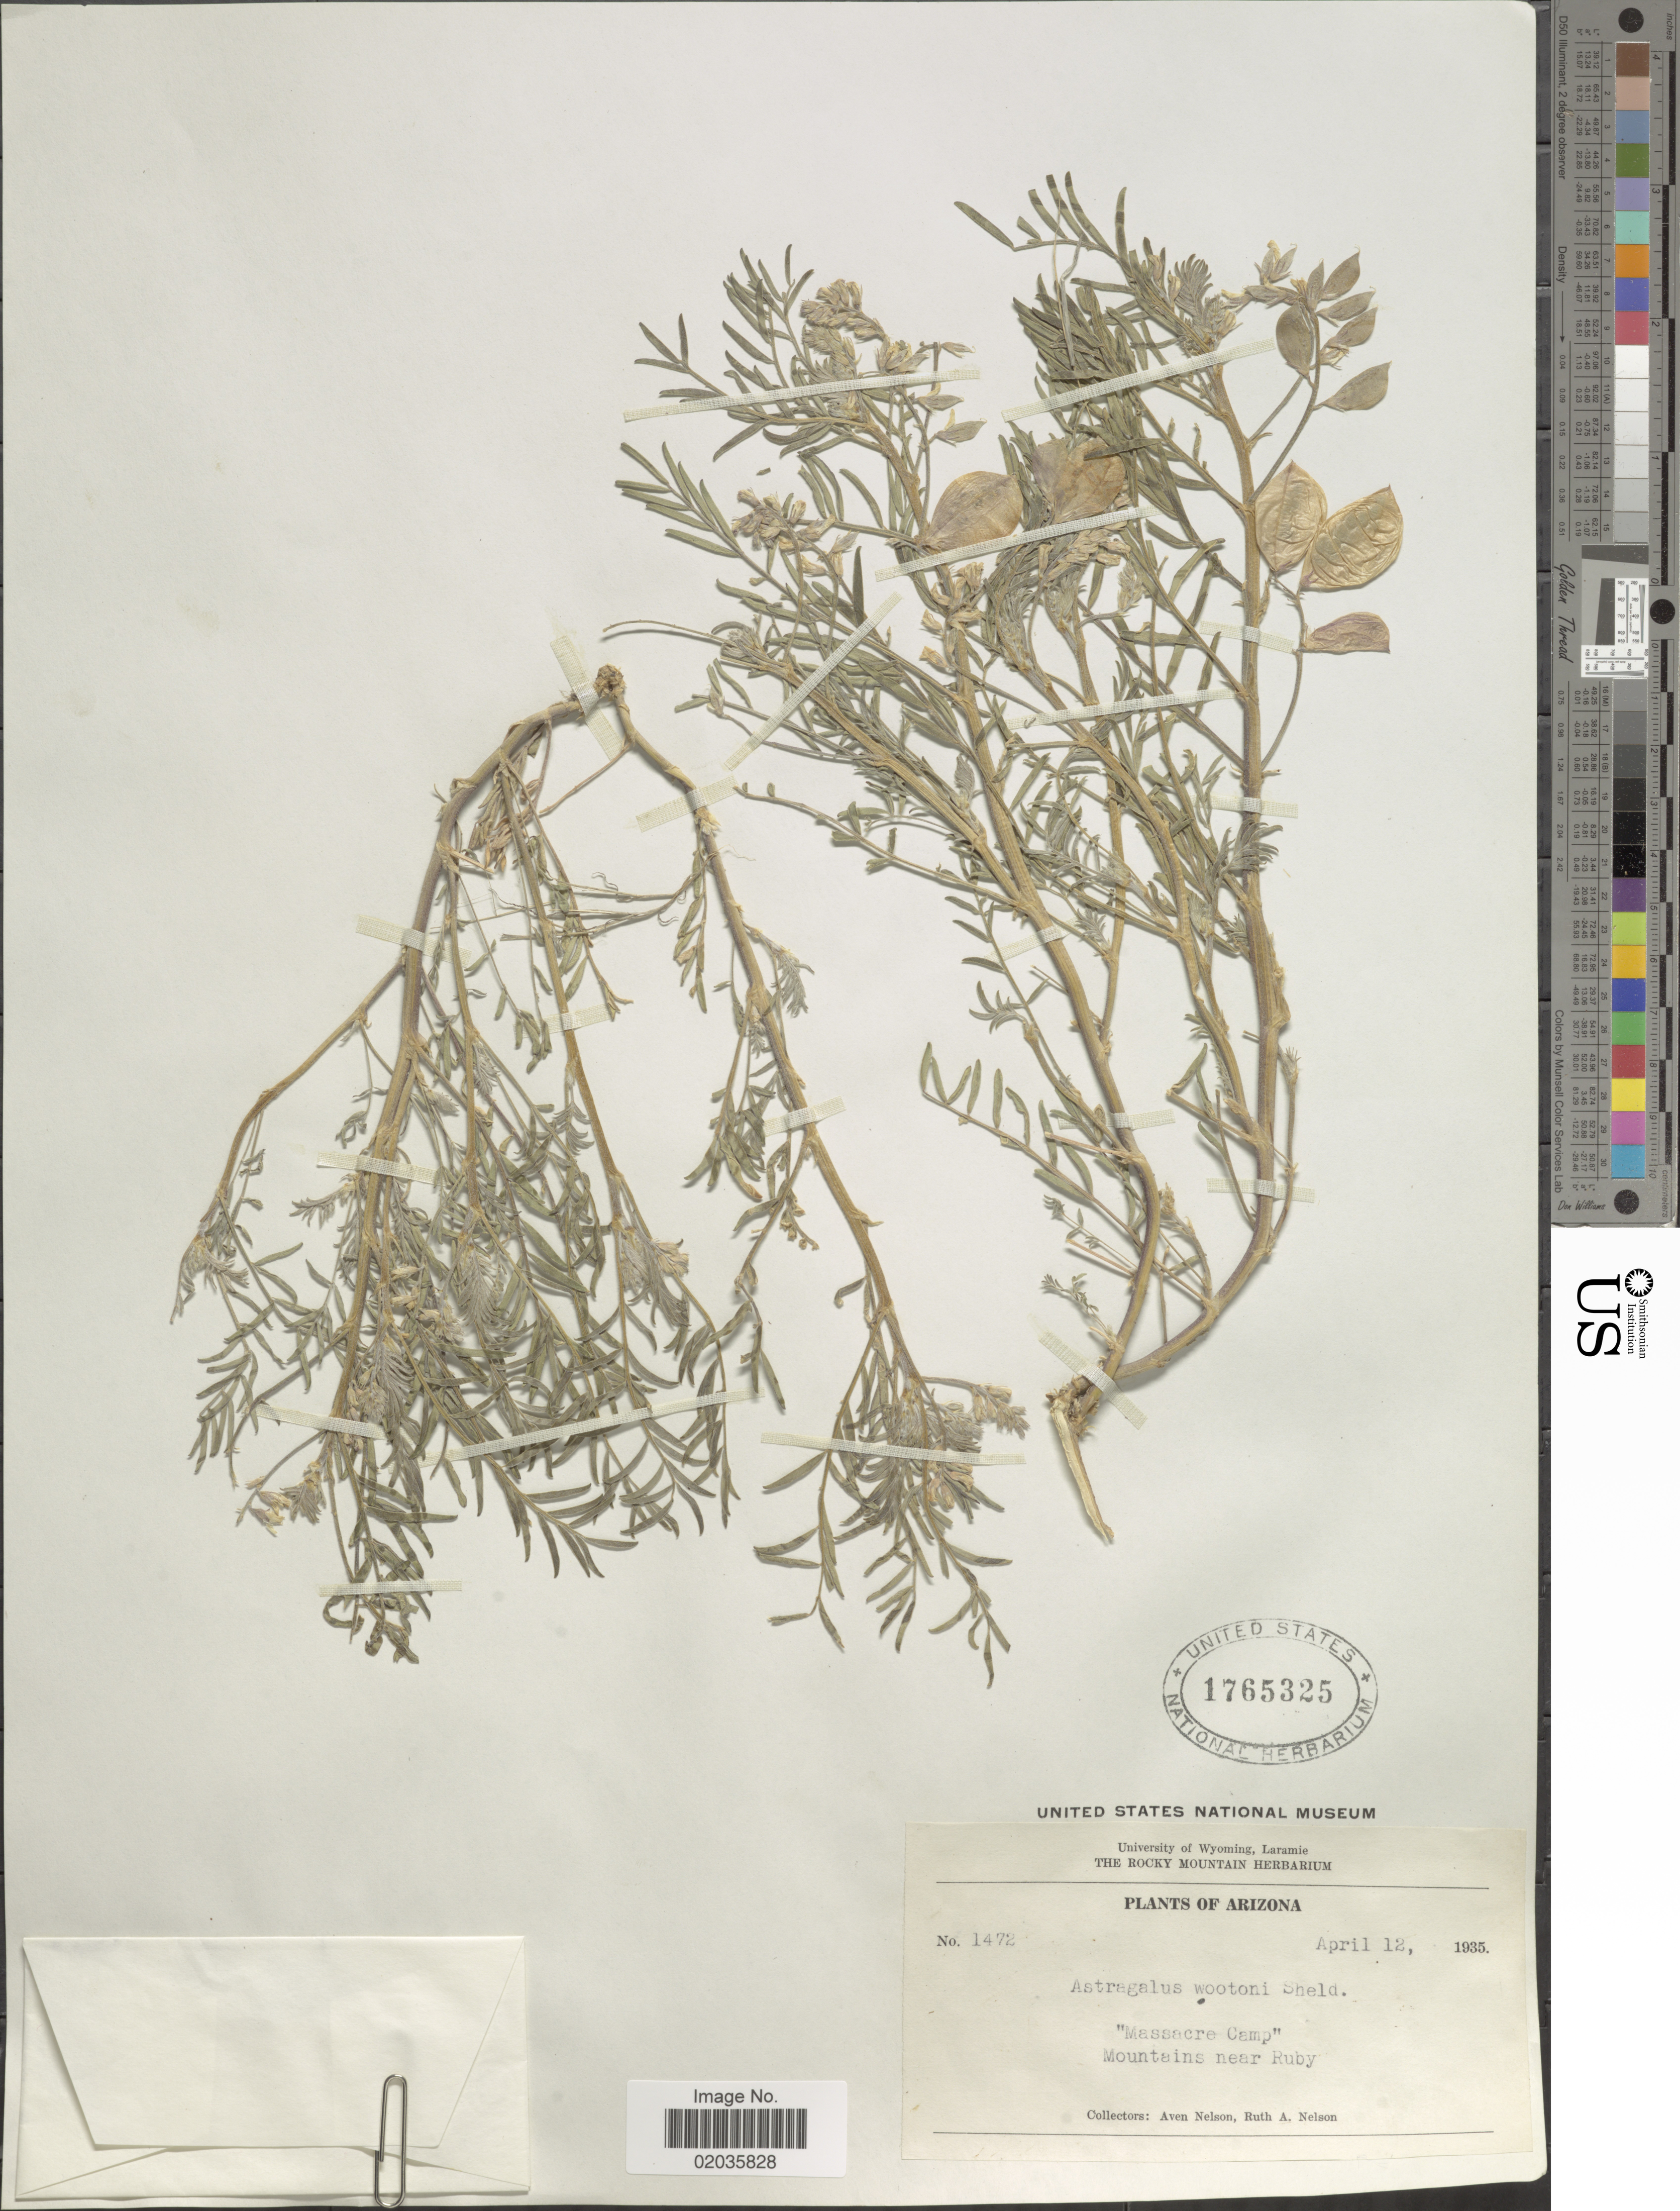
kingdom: Plantae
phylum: Tracheophyta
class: Magnoliopsida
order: Fabales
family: Fabaceae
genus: Astragalus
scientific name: Astragalus wootonii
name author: E. Sheld.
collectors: A. Nelson & R. A. Nelson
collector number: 1472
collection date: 1935-04-12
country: United States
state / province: Arizona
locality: Massacre Camp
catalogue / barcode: US 1765325